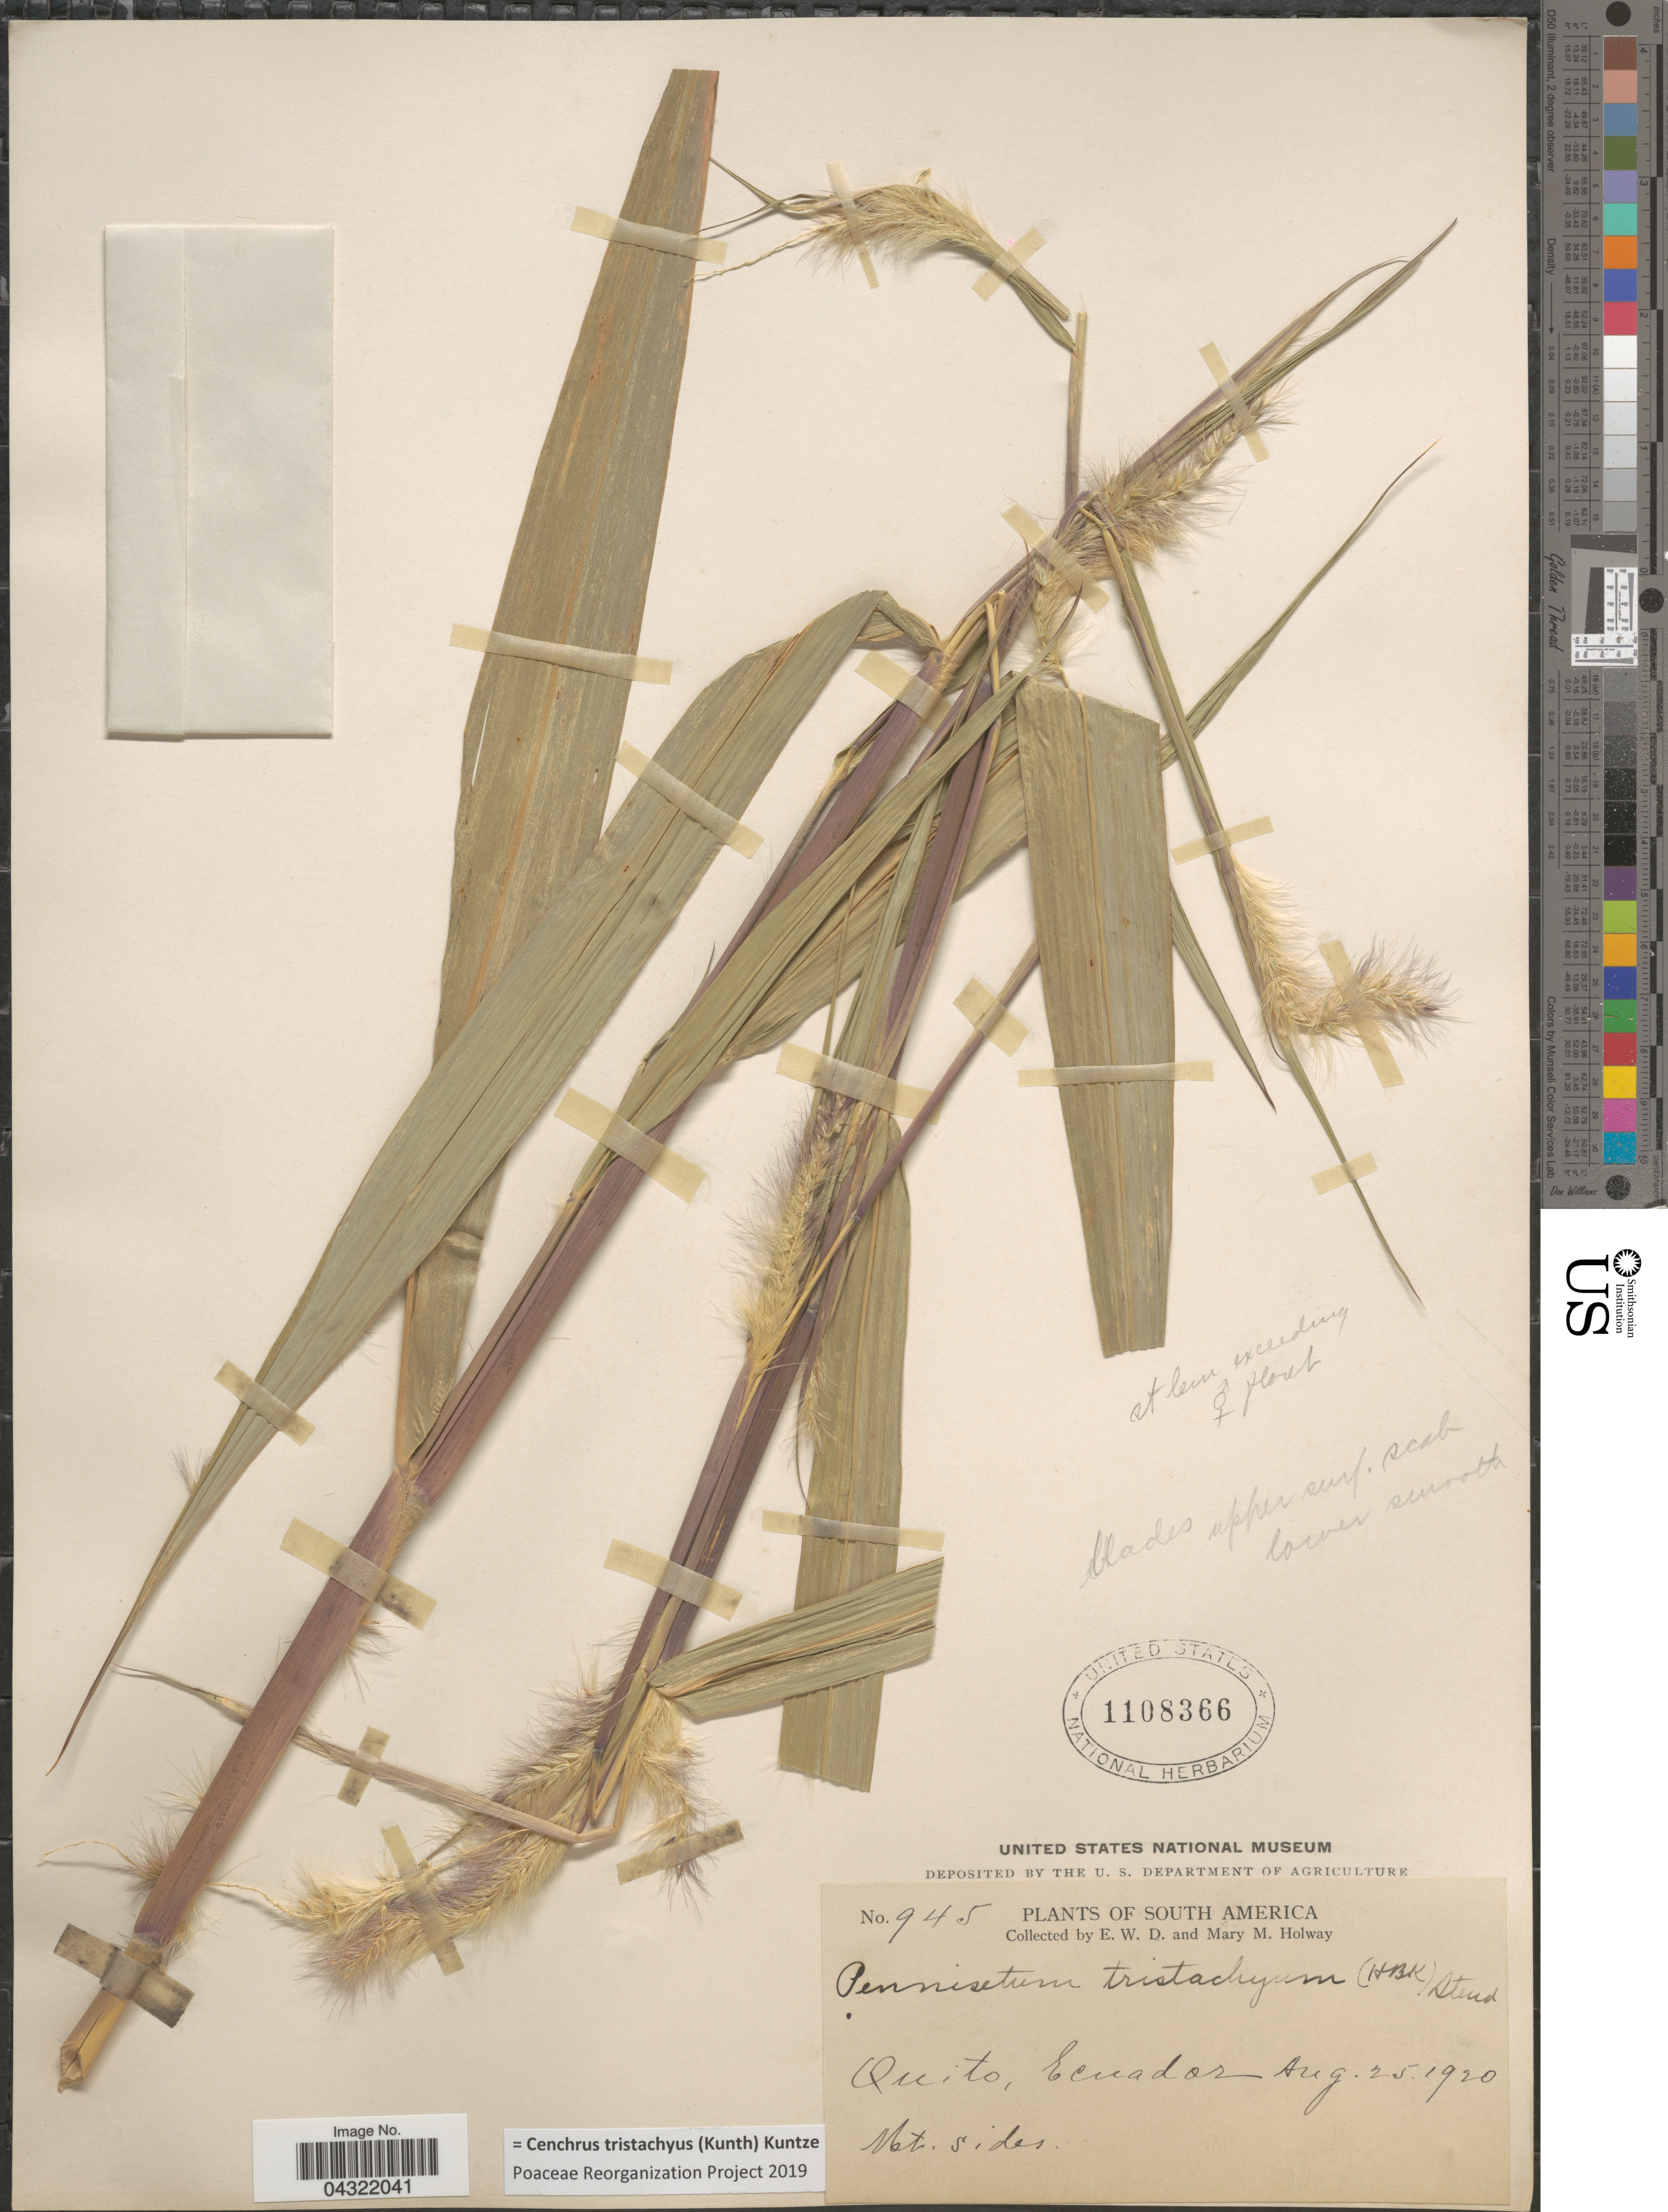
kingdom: Plantae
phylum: Tracheophyta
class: Liliopsida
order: Poales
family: Poaceae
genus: Cenchrus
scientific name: Cenchrus tristachyus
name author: (Kunth) Kuntze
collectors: E. W. D. Holway & M. M. Holway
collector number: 945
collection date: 1920-08-25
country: Ecuador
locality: Quito.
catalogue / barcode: US 1108366